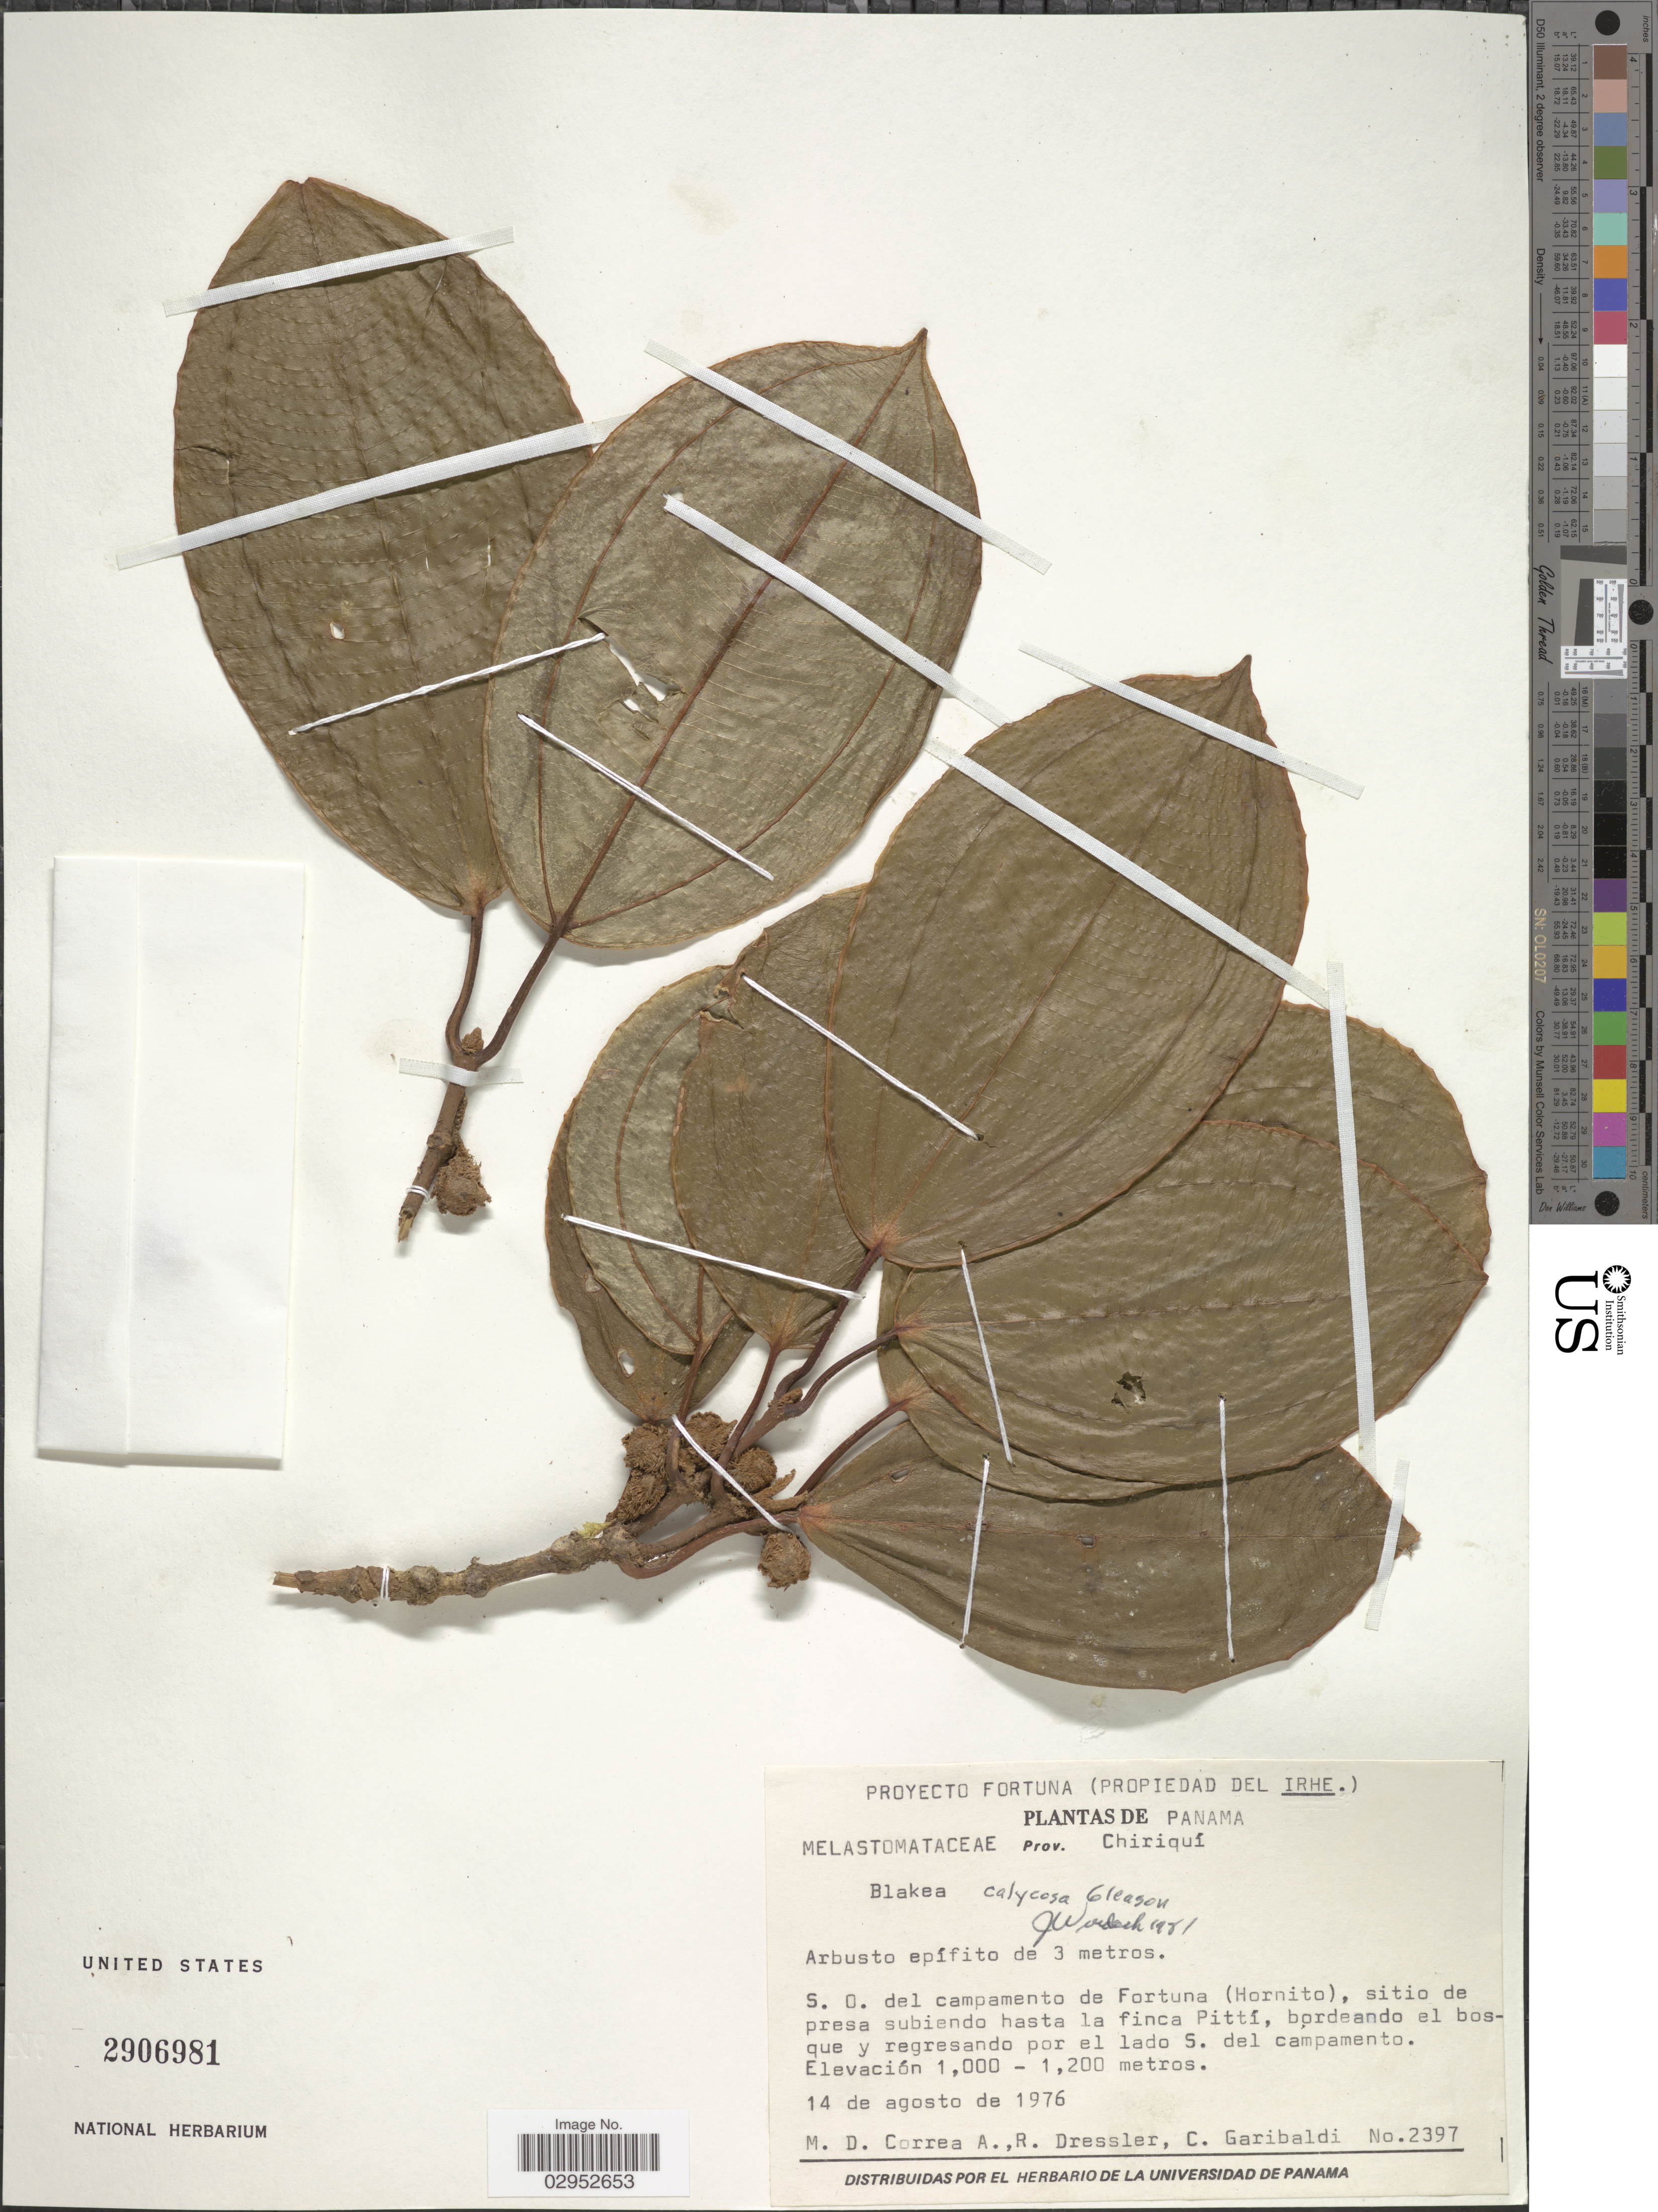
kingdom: Plantae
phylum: Tracheophyta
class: Magnoliopsida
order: Myrtales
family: Melastomataceae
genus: Blakea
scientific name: Blakea calycosa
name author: Gleason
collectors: M. D. Corrêa-A., R. Dressler & C. Garibaldi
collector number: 2397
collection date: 1976-08-14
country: Panama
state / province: Chiriqui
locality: Prov. Chiriquí. S.O. del campamento de Fortuna (Hornito), sitio de presa subiendo hasta la finca Pittí, bordeando el bosque y regresando por el lado S. del campamento.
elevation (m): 1000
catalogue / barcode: US 2906981